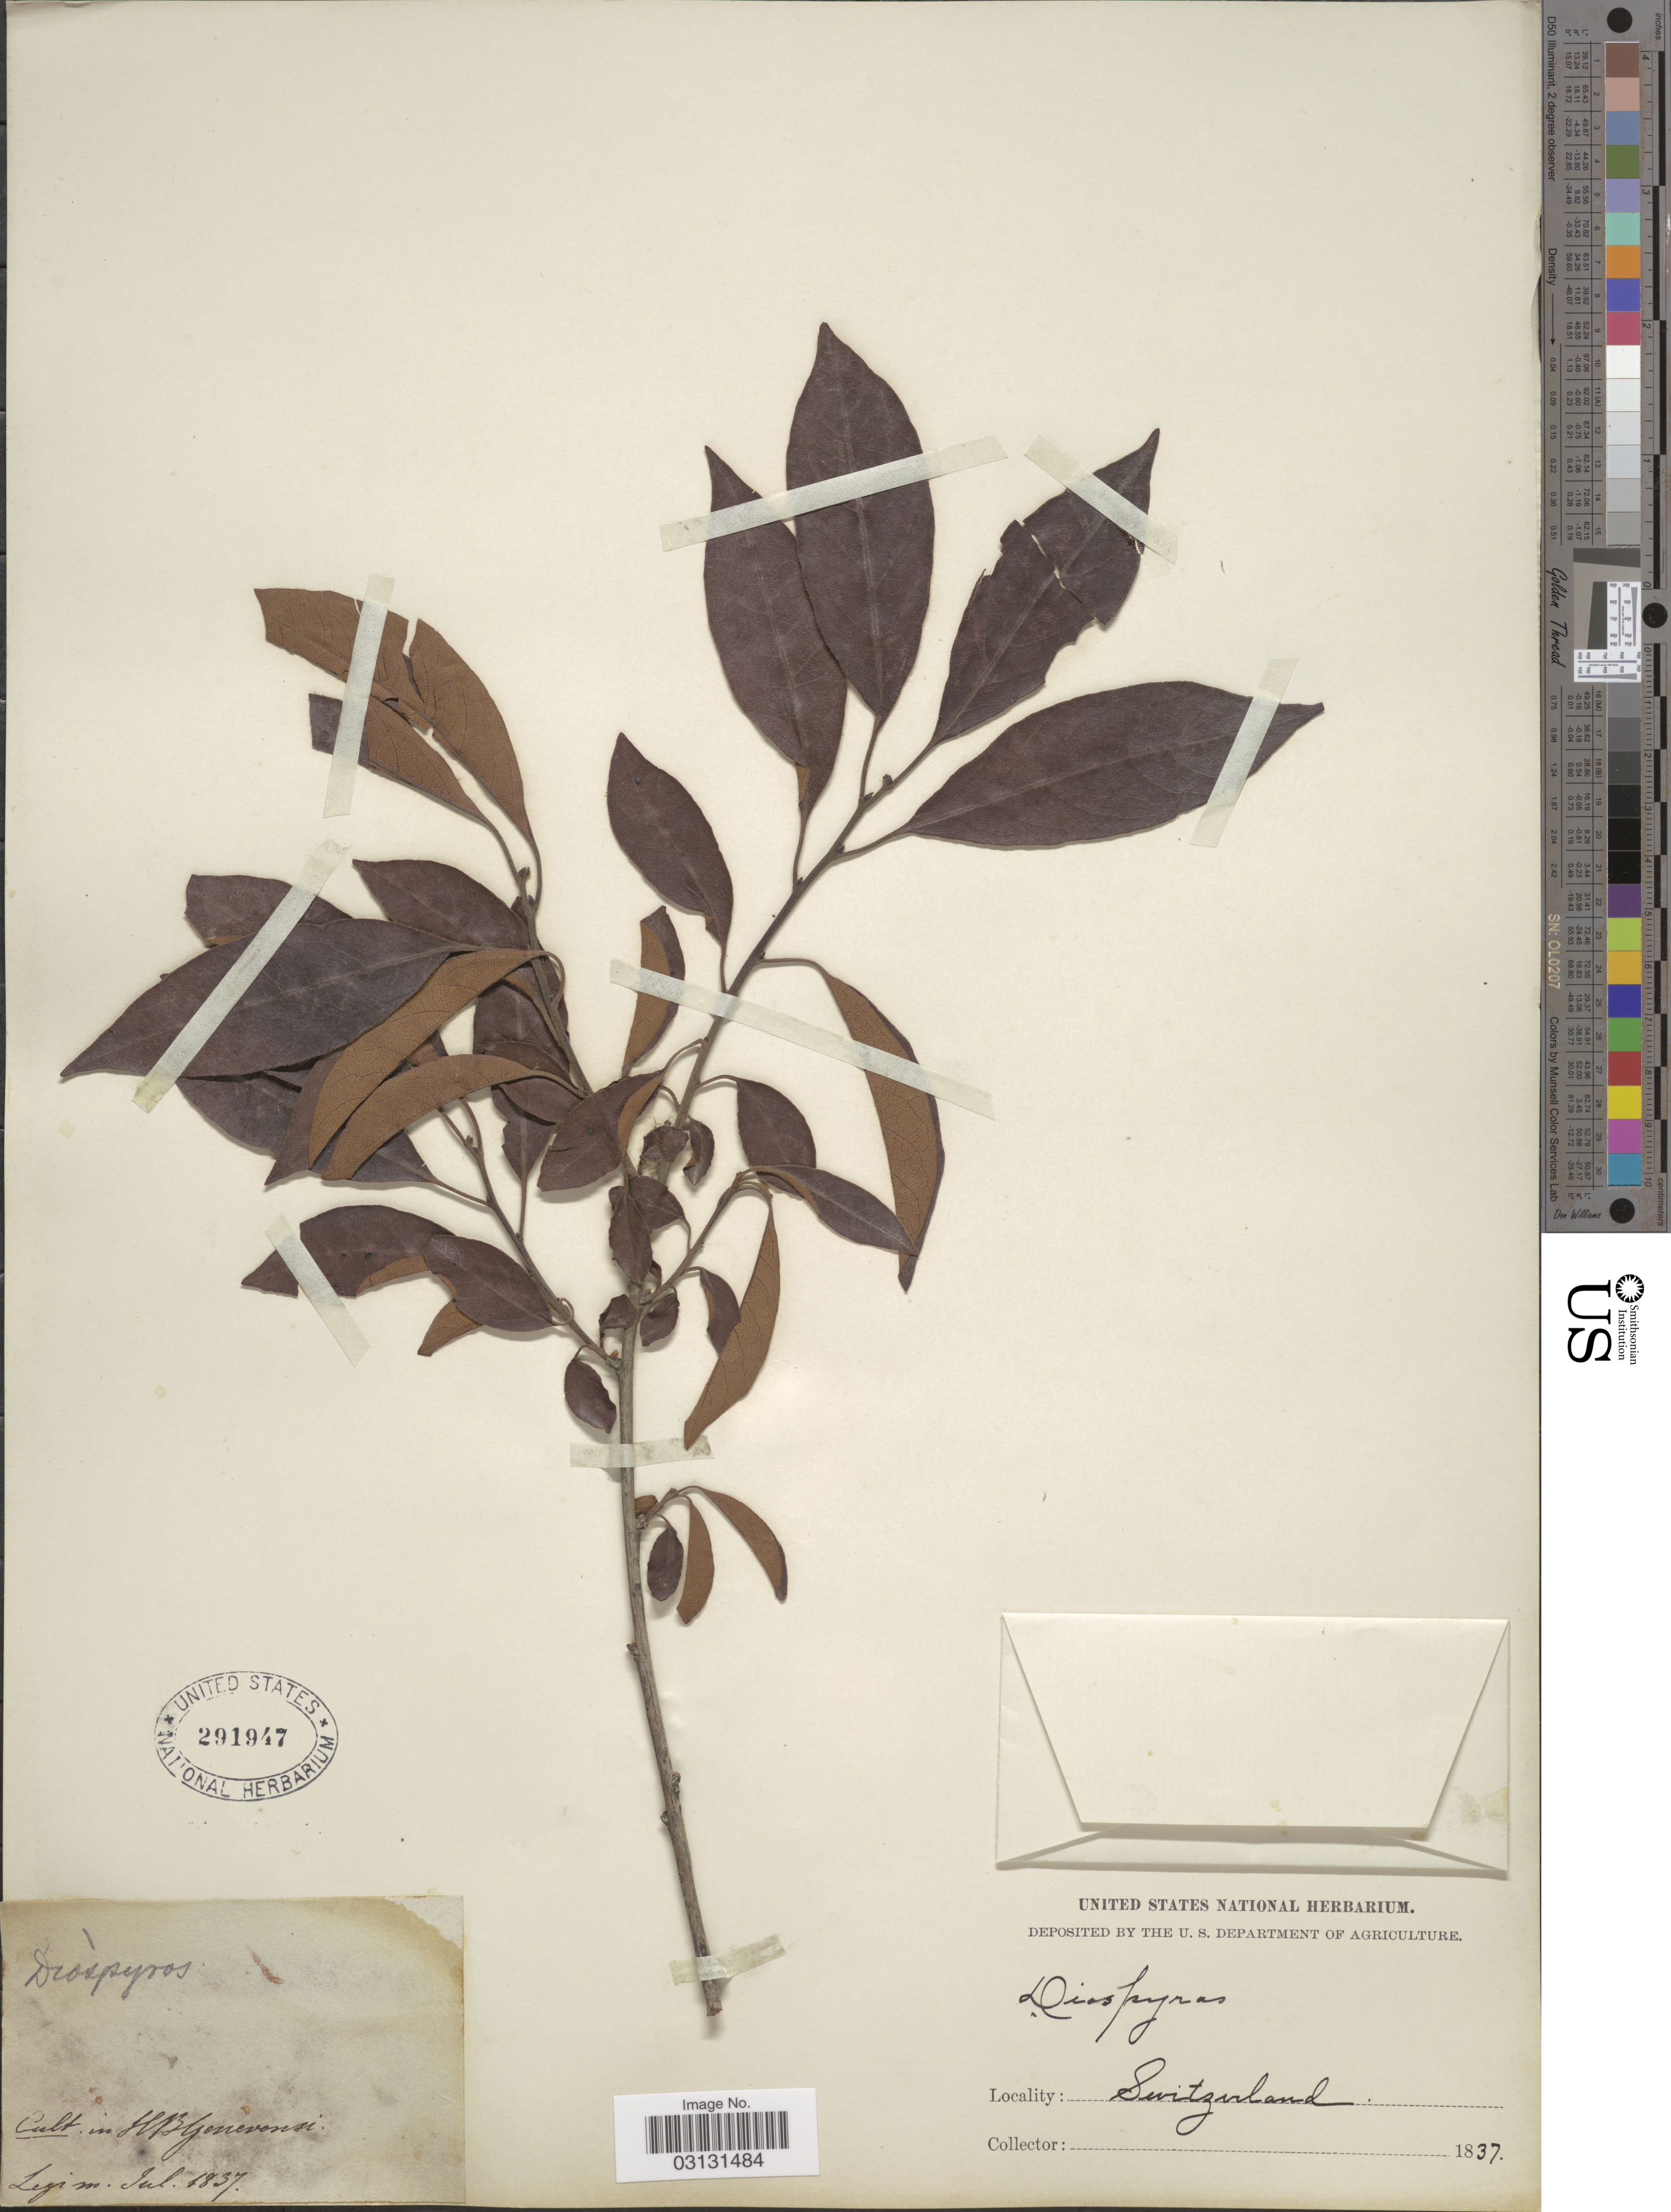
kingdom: Plantae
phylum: Tracheophyta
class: Magnoliopsida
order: Ericales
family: Ebenaceae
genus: Diospyros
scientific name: Diospyros sp.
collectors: ex herb. United States National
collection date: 1837-07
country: Switzerland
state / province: Genève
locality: HB Genevensi.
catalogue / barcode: US 291947